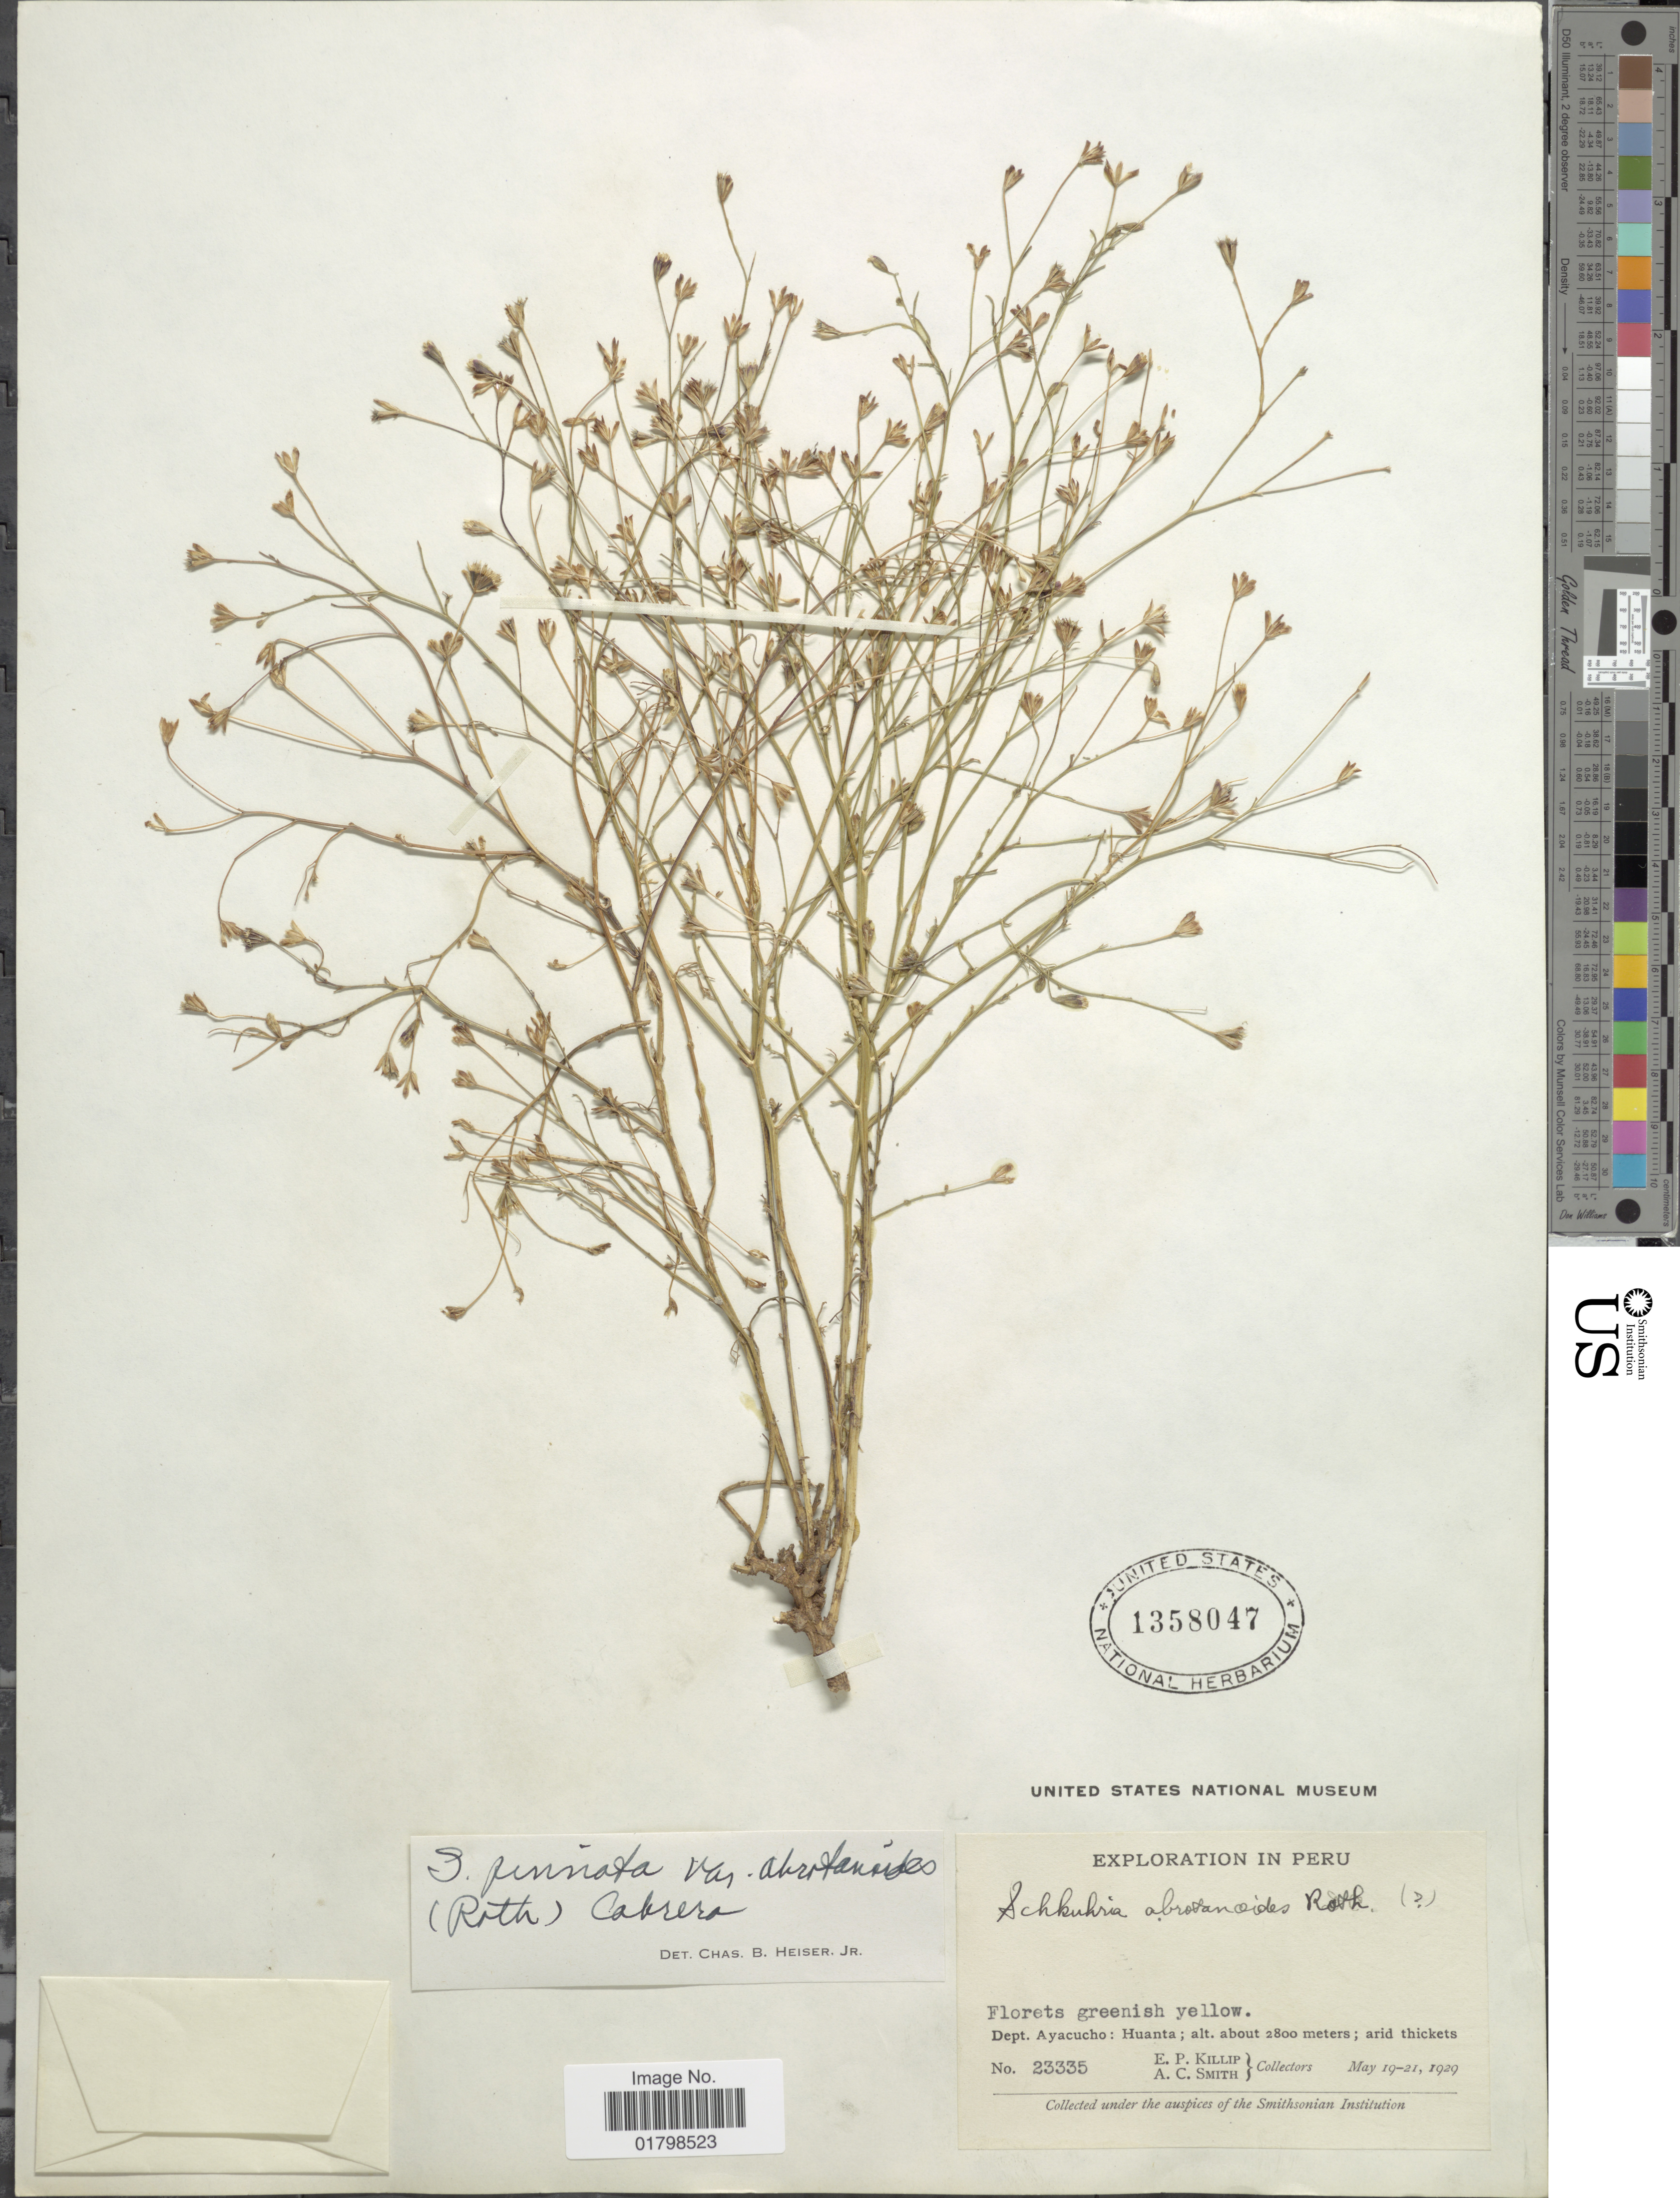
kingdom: Plantae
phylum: Tracheophyta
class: Magnoliopsida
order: Asterales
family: Asteraceae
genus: Schkuhria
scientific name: Schkuhria pinnata var. abrotanoides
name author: (Roth) Cabrera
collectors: E. P. Killip & A. C. Smith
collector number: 23335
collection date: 1929-05-19/1929-05-21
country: Peru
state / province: Ayacucho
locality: Huanta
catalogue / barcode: US 1358047